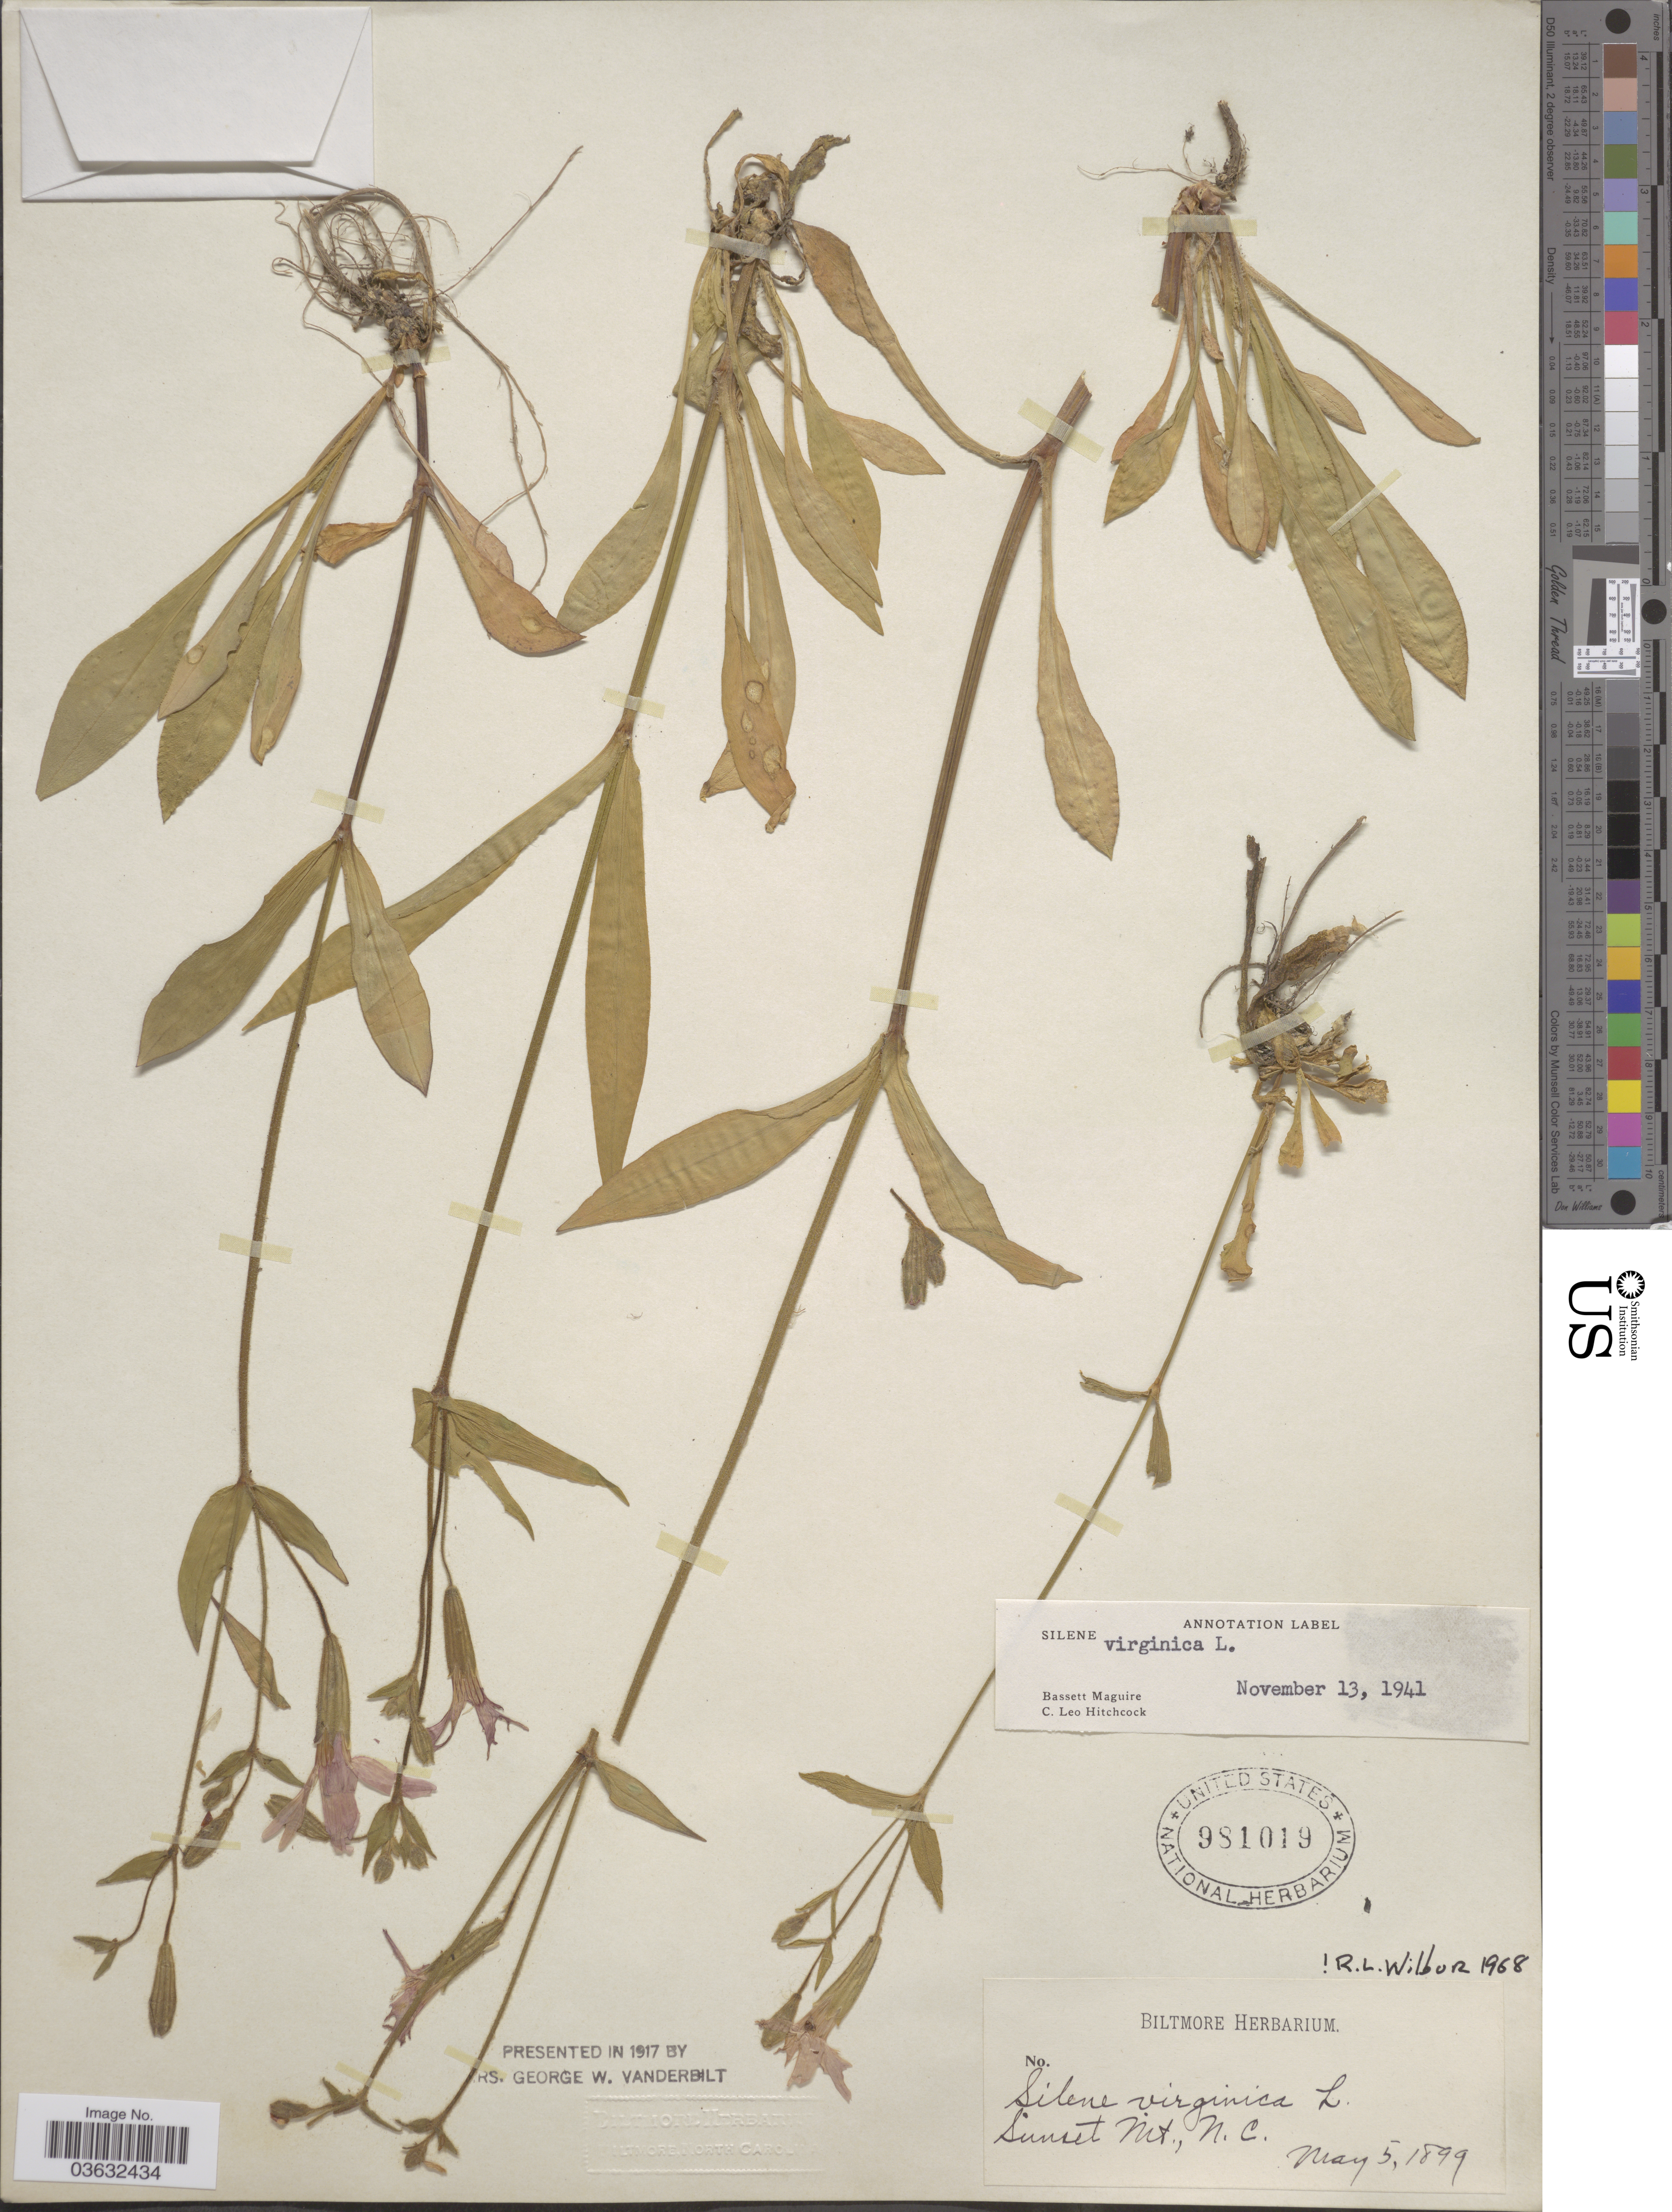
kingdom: Plantae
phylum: Tracheophyta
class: Magnoliopsida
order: Caryophyllales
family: Caryophyllaceae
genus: Silene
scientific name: Silene virginica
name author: L.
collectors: ex herb. Biltmore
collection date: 1899-05-05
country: United States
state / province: North Carolina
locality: Sunset Mt.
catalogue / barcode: US 981019